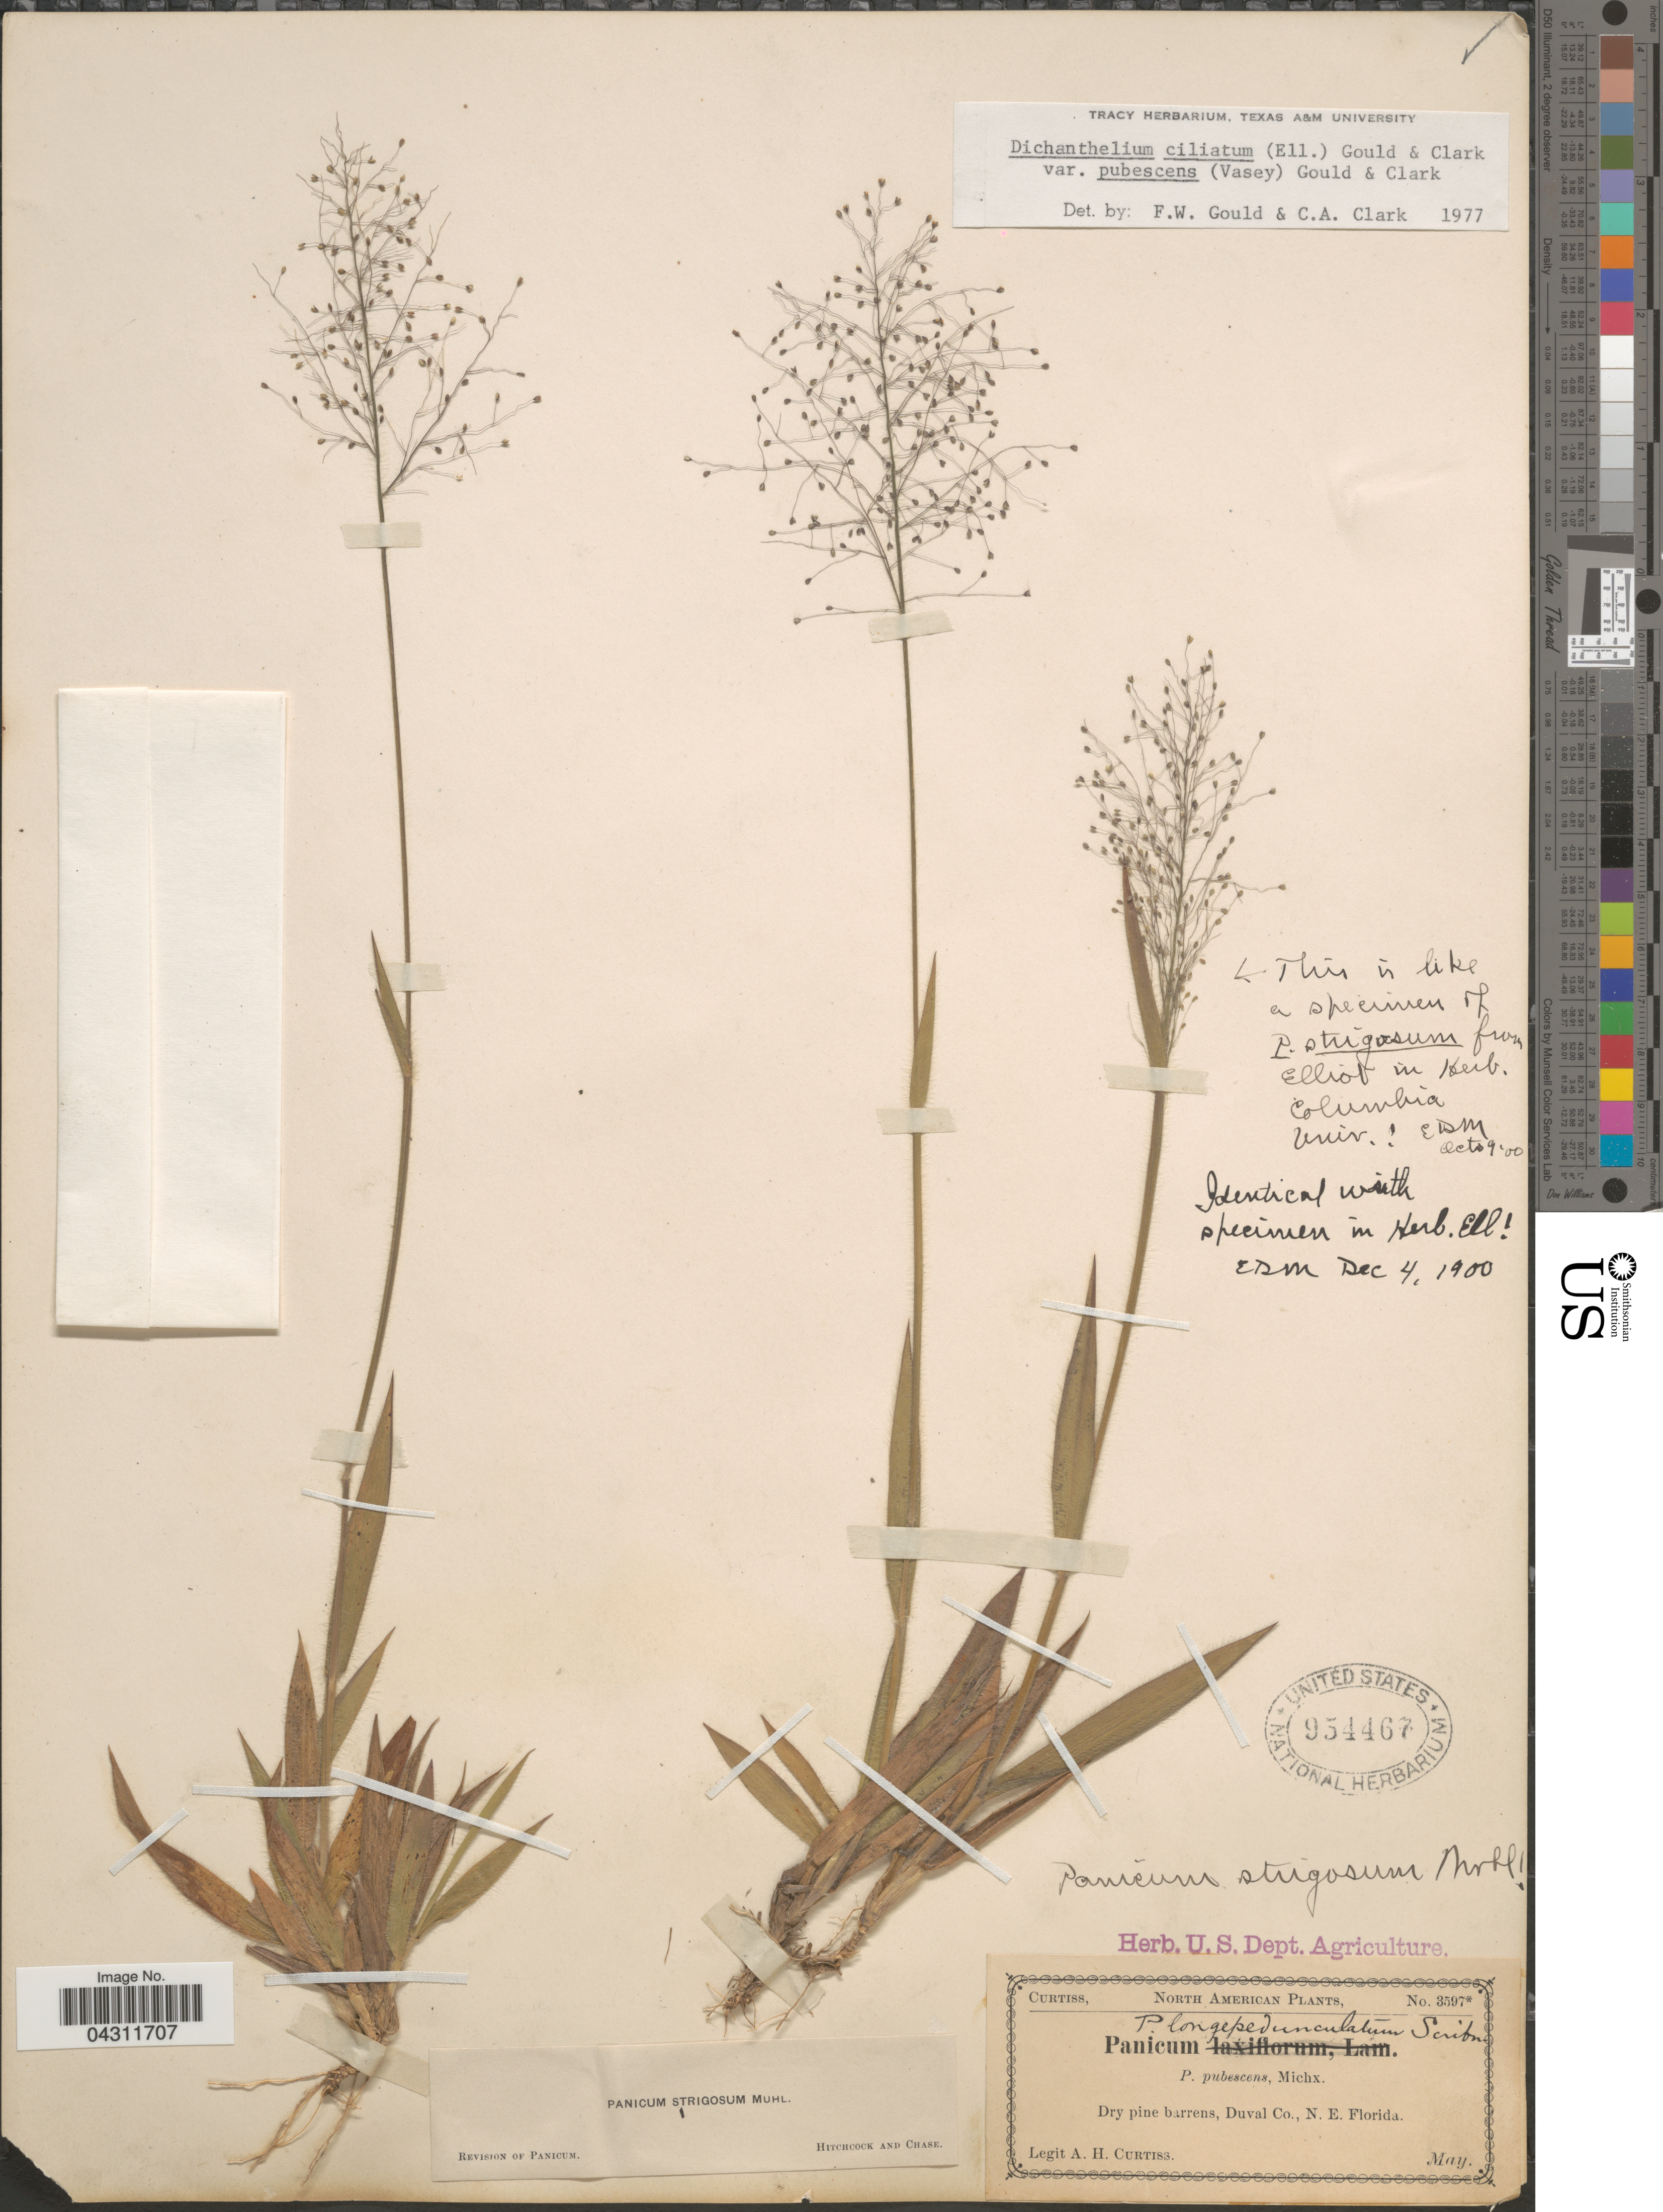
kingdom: Plantae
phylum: Tracheophyta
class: Liliopsida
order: Poales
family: Poaceae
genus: Dichanthelium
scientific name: Dichanthelium strigosum var. glabrescens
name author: (Griseb.) Freckmann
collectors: A. H. Curtiss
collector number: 3597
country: United States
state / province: Florida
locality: Dry pine barrens, Duval Co., N. E. Florida.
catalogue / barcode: US 954467